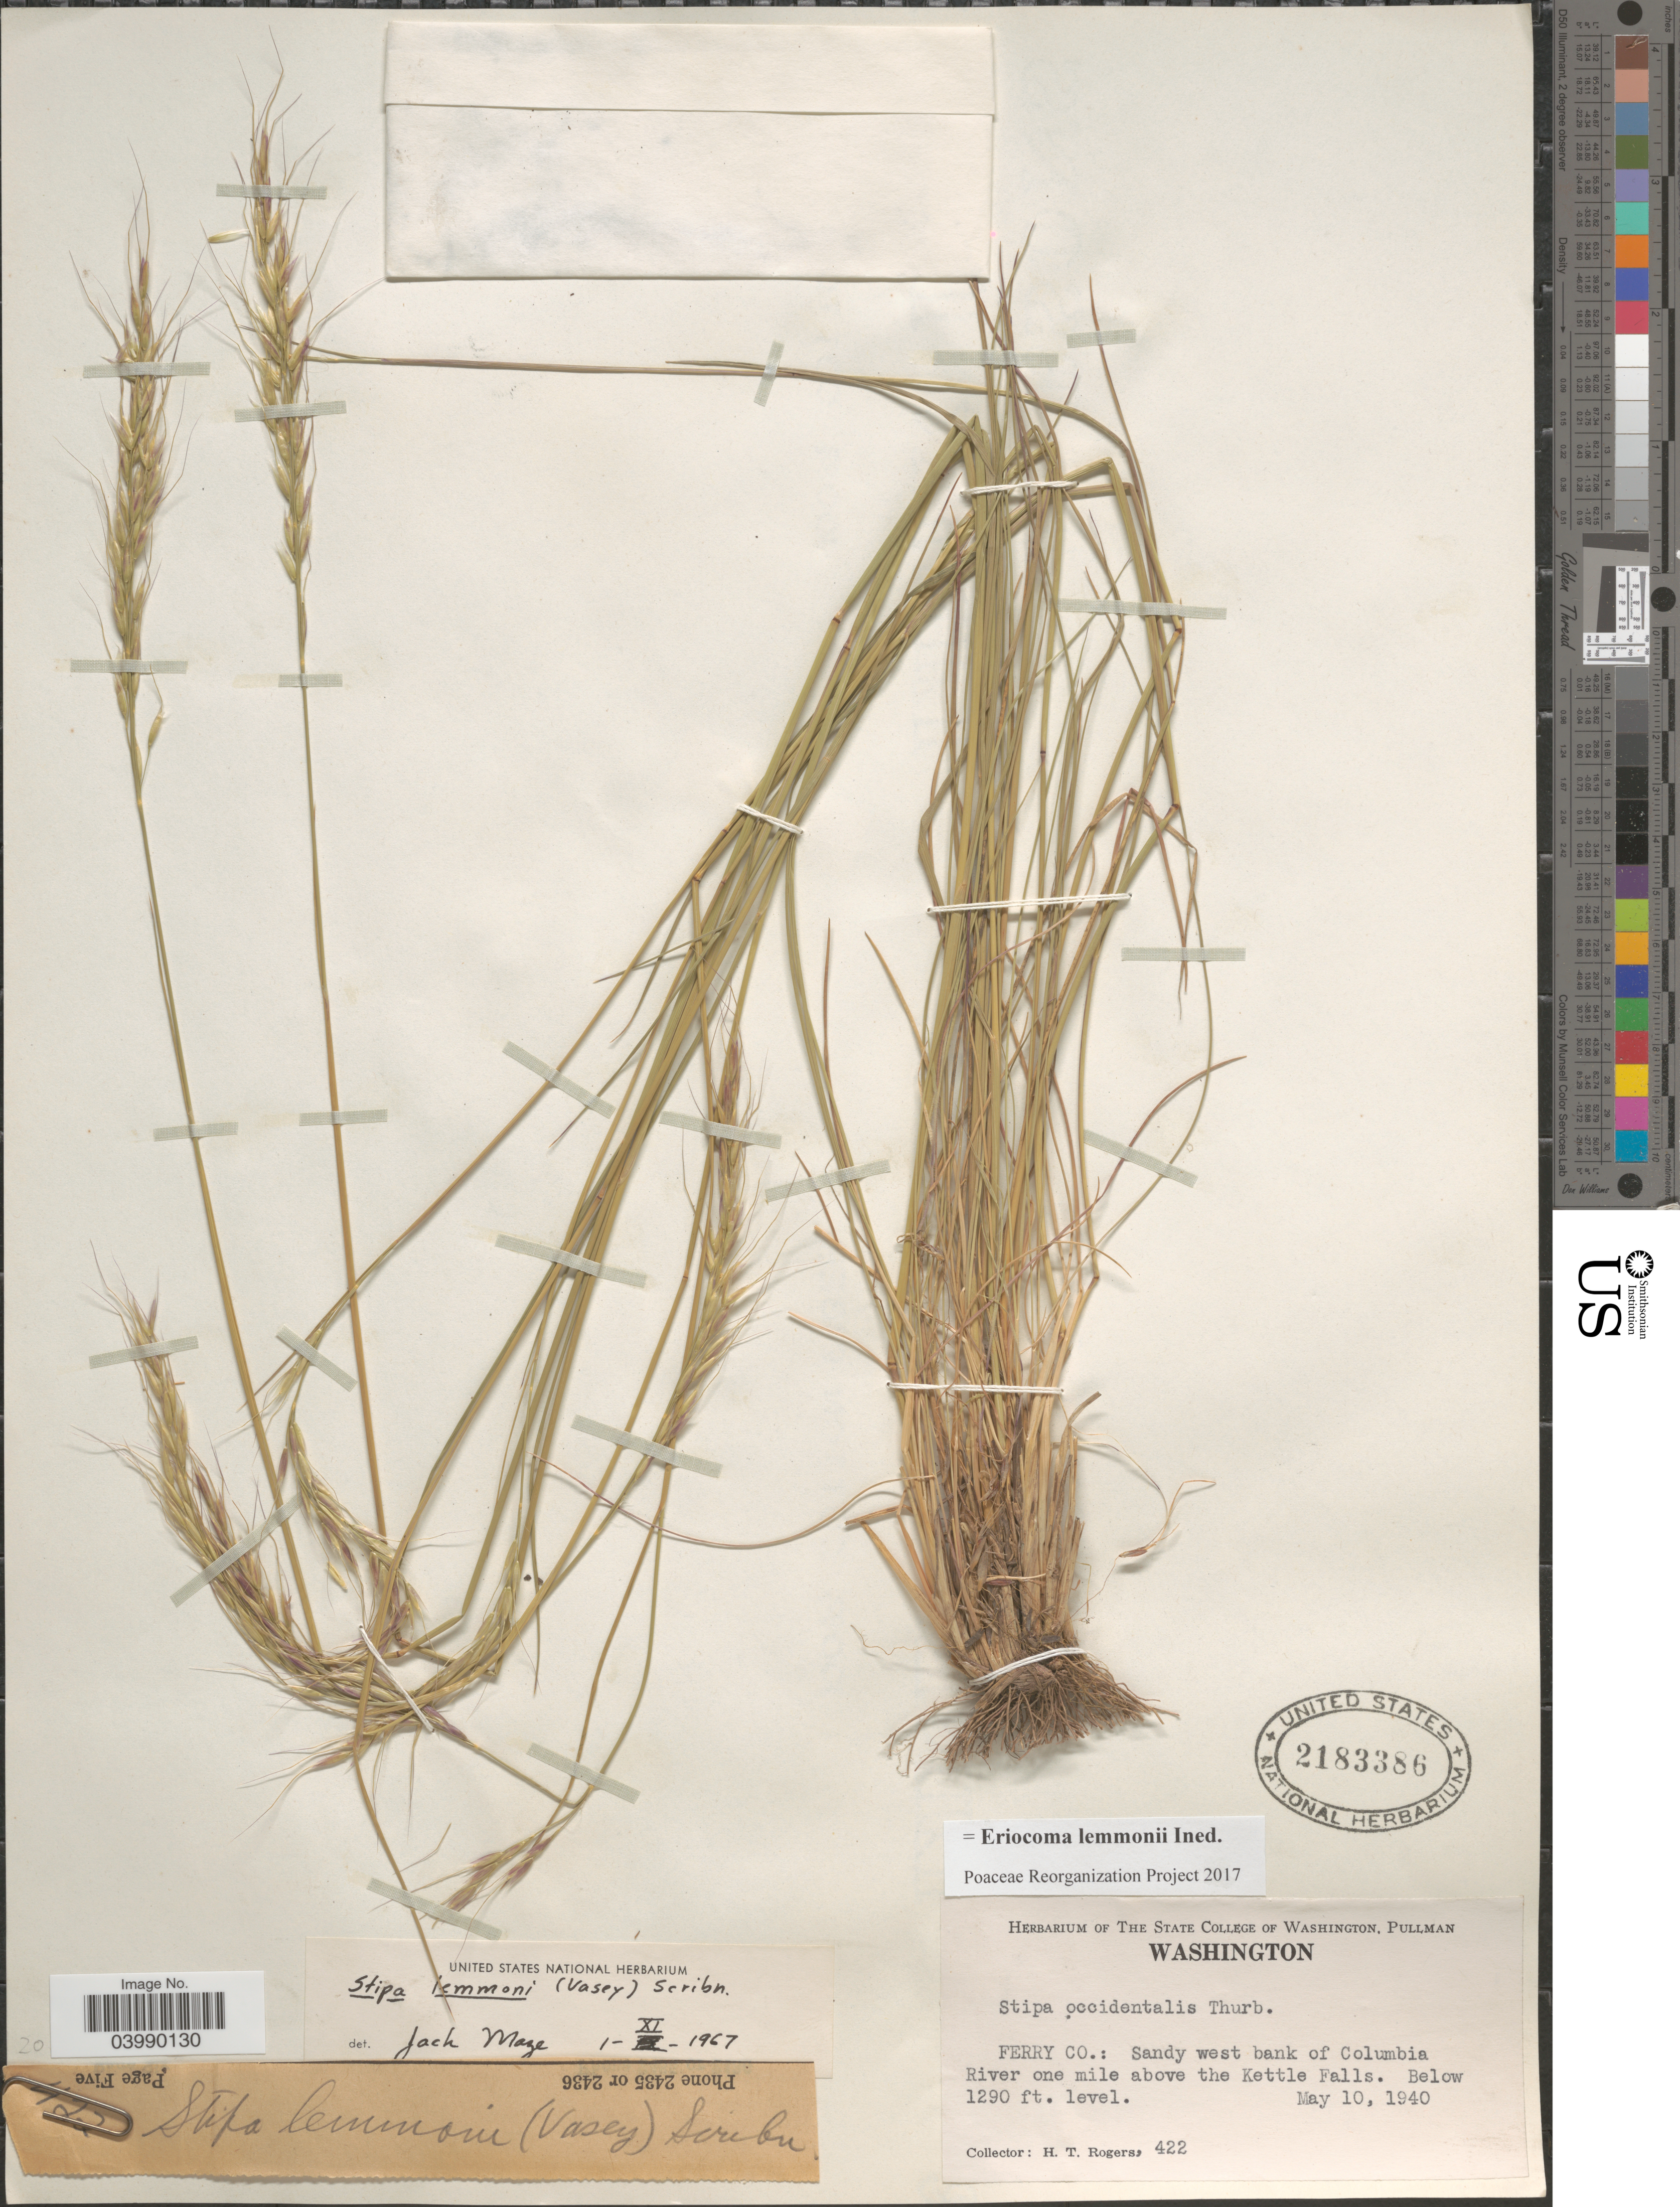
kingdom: Plantae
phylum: Tracheophyta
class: Liliopsida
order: Poales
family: Poaceae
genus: Eriocoma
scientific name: Eriocoma lemmonii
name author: (Vasey) Romasch.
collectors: H. Rogers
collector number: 422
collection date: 1940-05-10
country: United States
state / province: Washington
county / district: Ferry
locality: Ferry Co.: Sandy west bank of Columbia River one mile above the Kettle Falls.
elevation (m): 393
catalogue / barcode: US 2183386